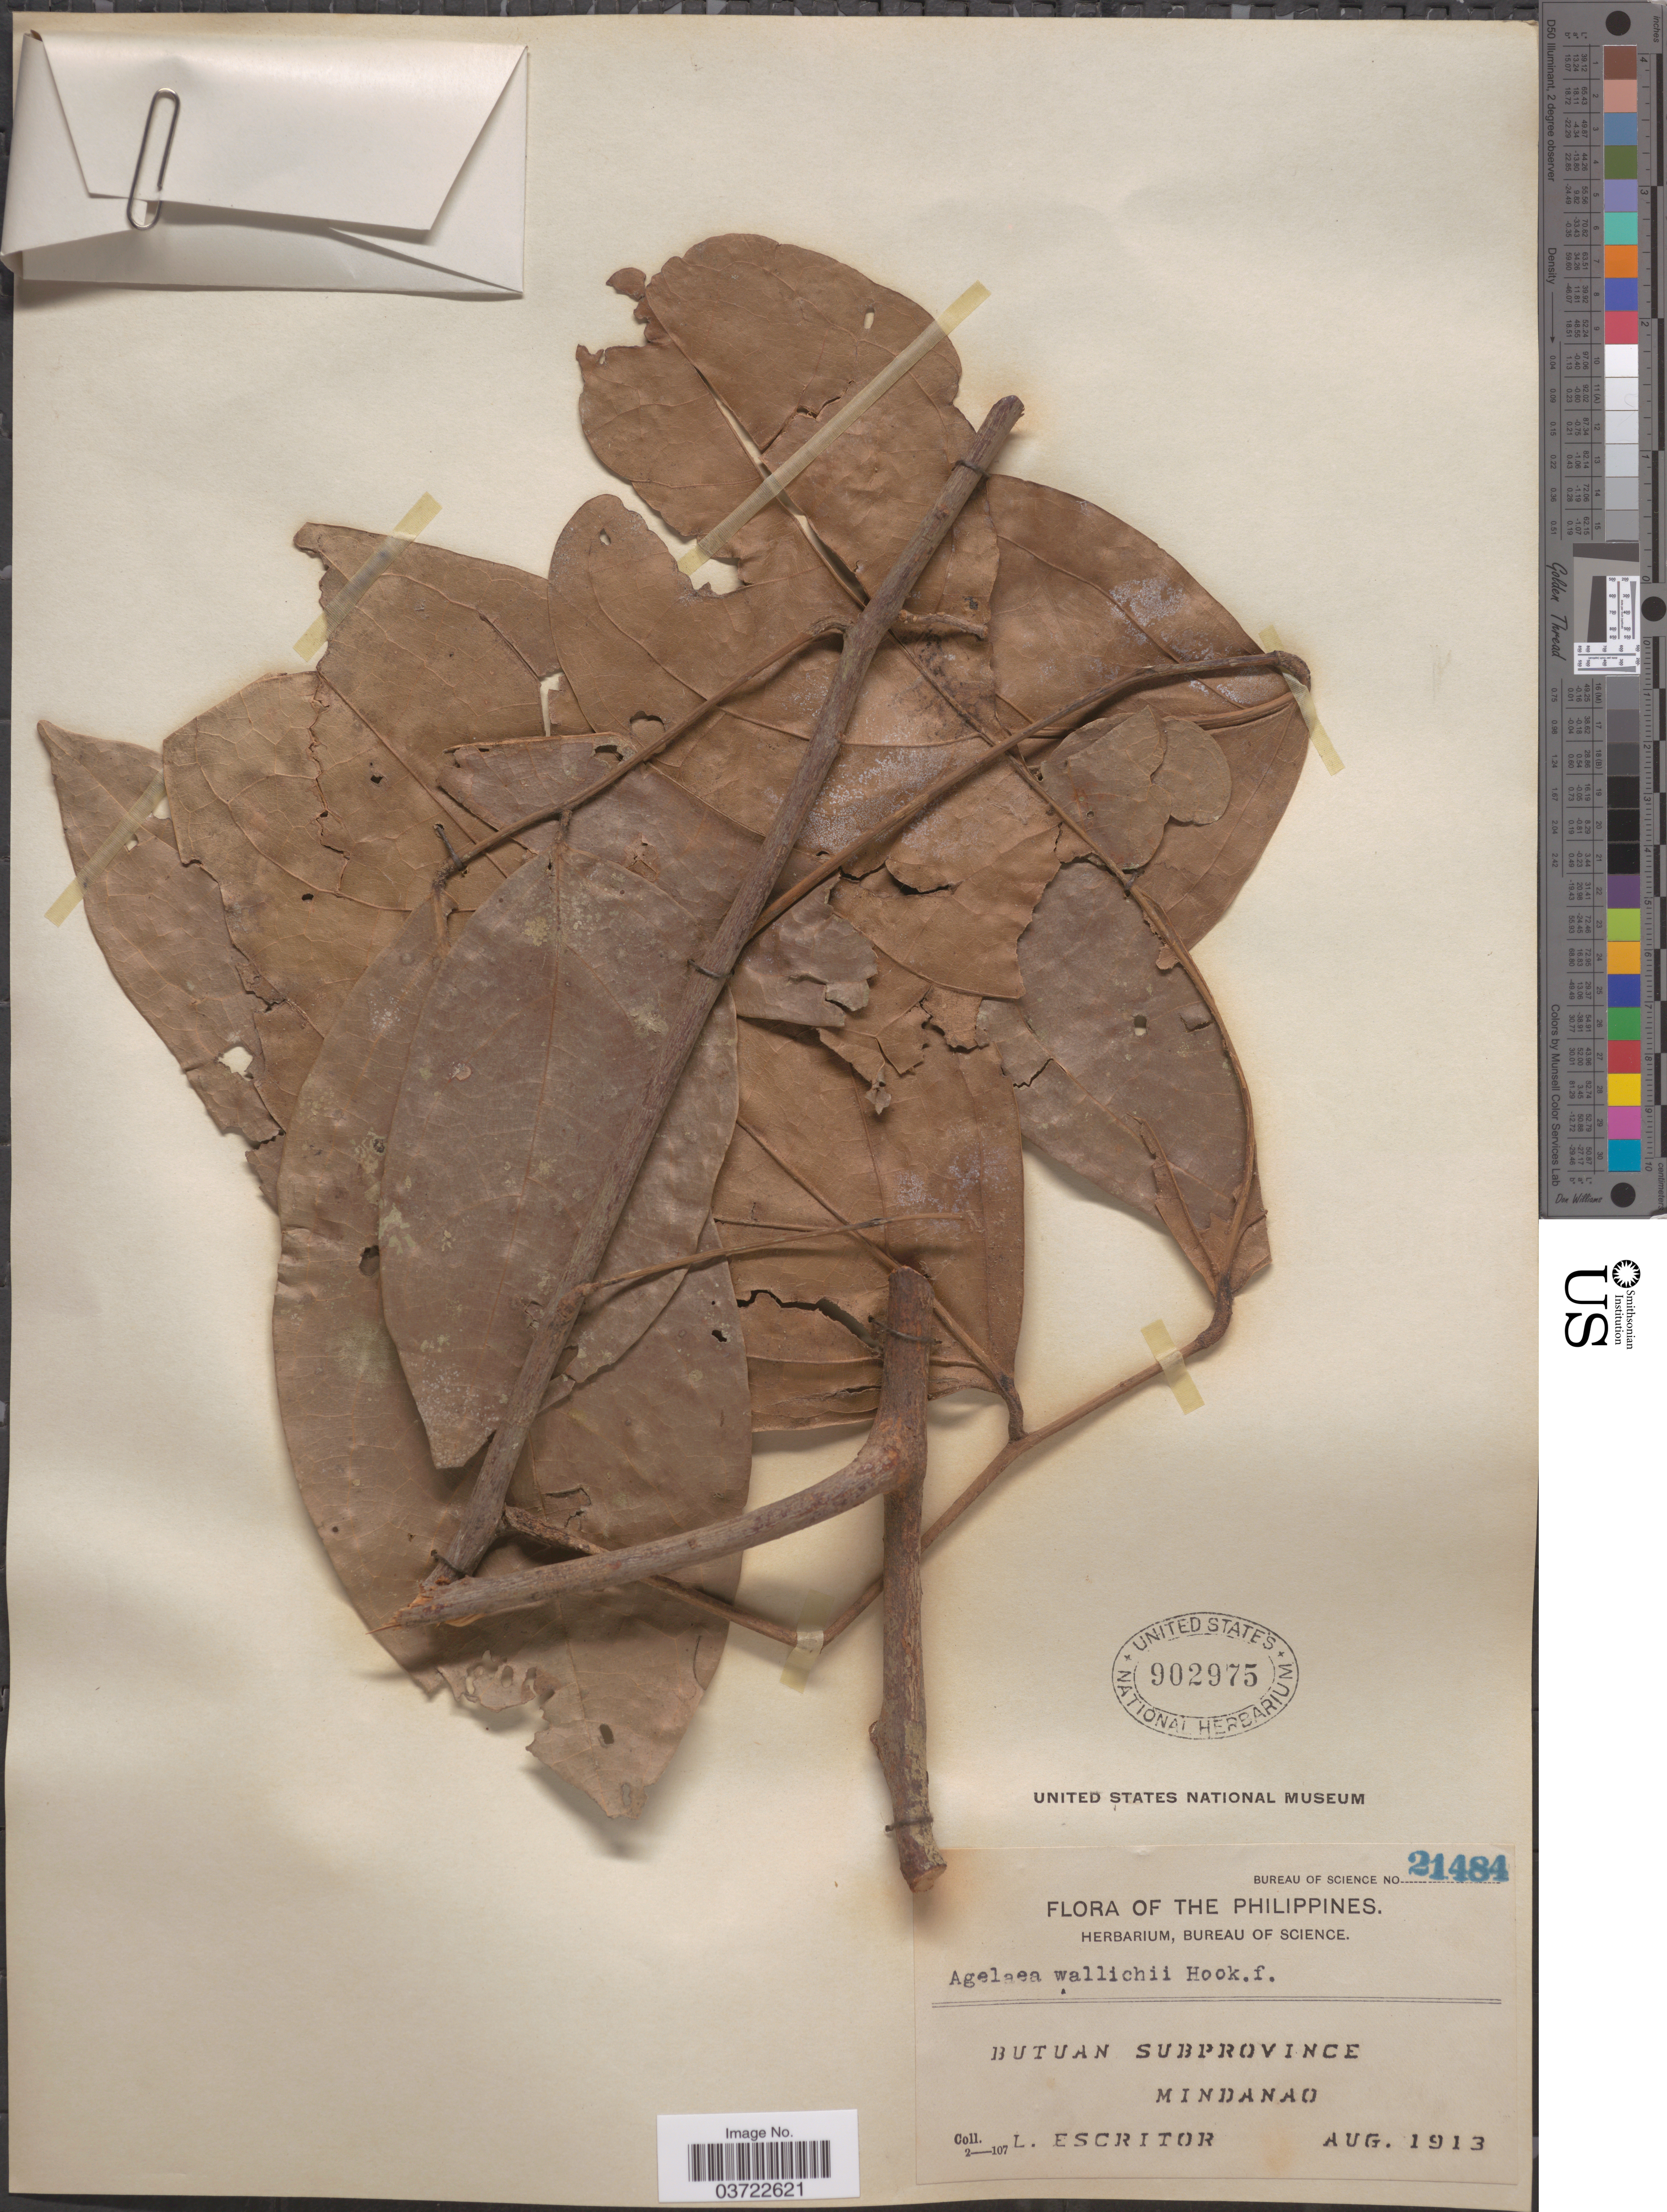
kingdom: Plantae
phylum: Tracheophyta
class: Magnoliopsida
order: Oxalidales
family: Connaraceae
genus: Agelaea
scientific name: Agelaea trinervis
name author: (Llanos) Merr.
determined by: Strong, Mark T., (BOT), Smithsonian Institution - National Museum of Natural History (UNITED STATES)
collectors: L. Escritor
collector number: Bureau of Science 21484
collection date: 1913-08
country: Philippines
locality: Butuan Subprovince, Mindanao.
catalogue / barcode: US 902975